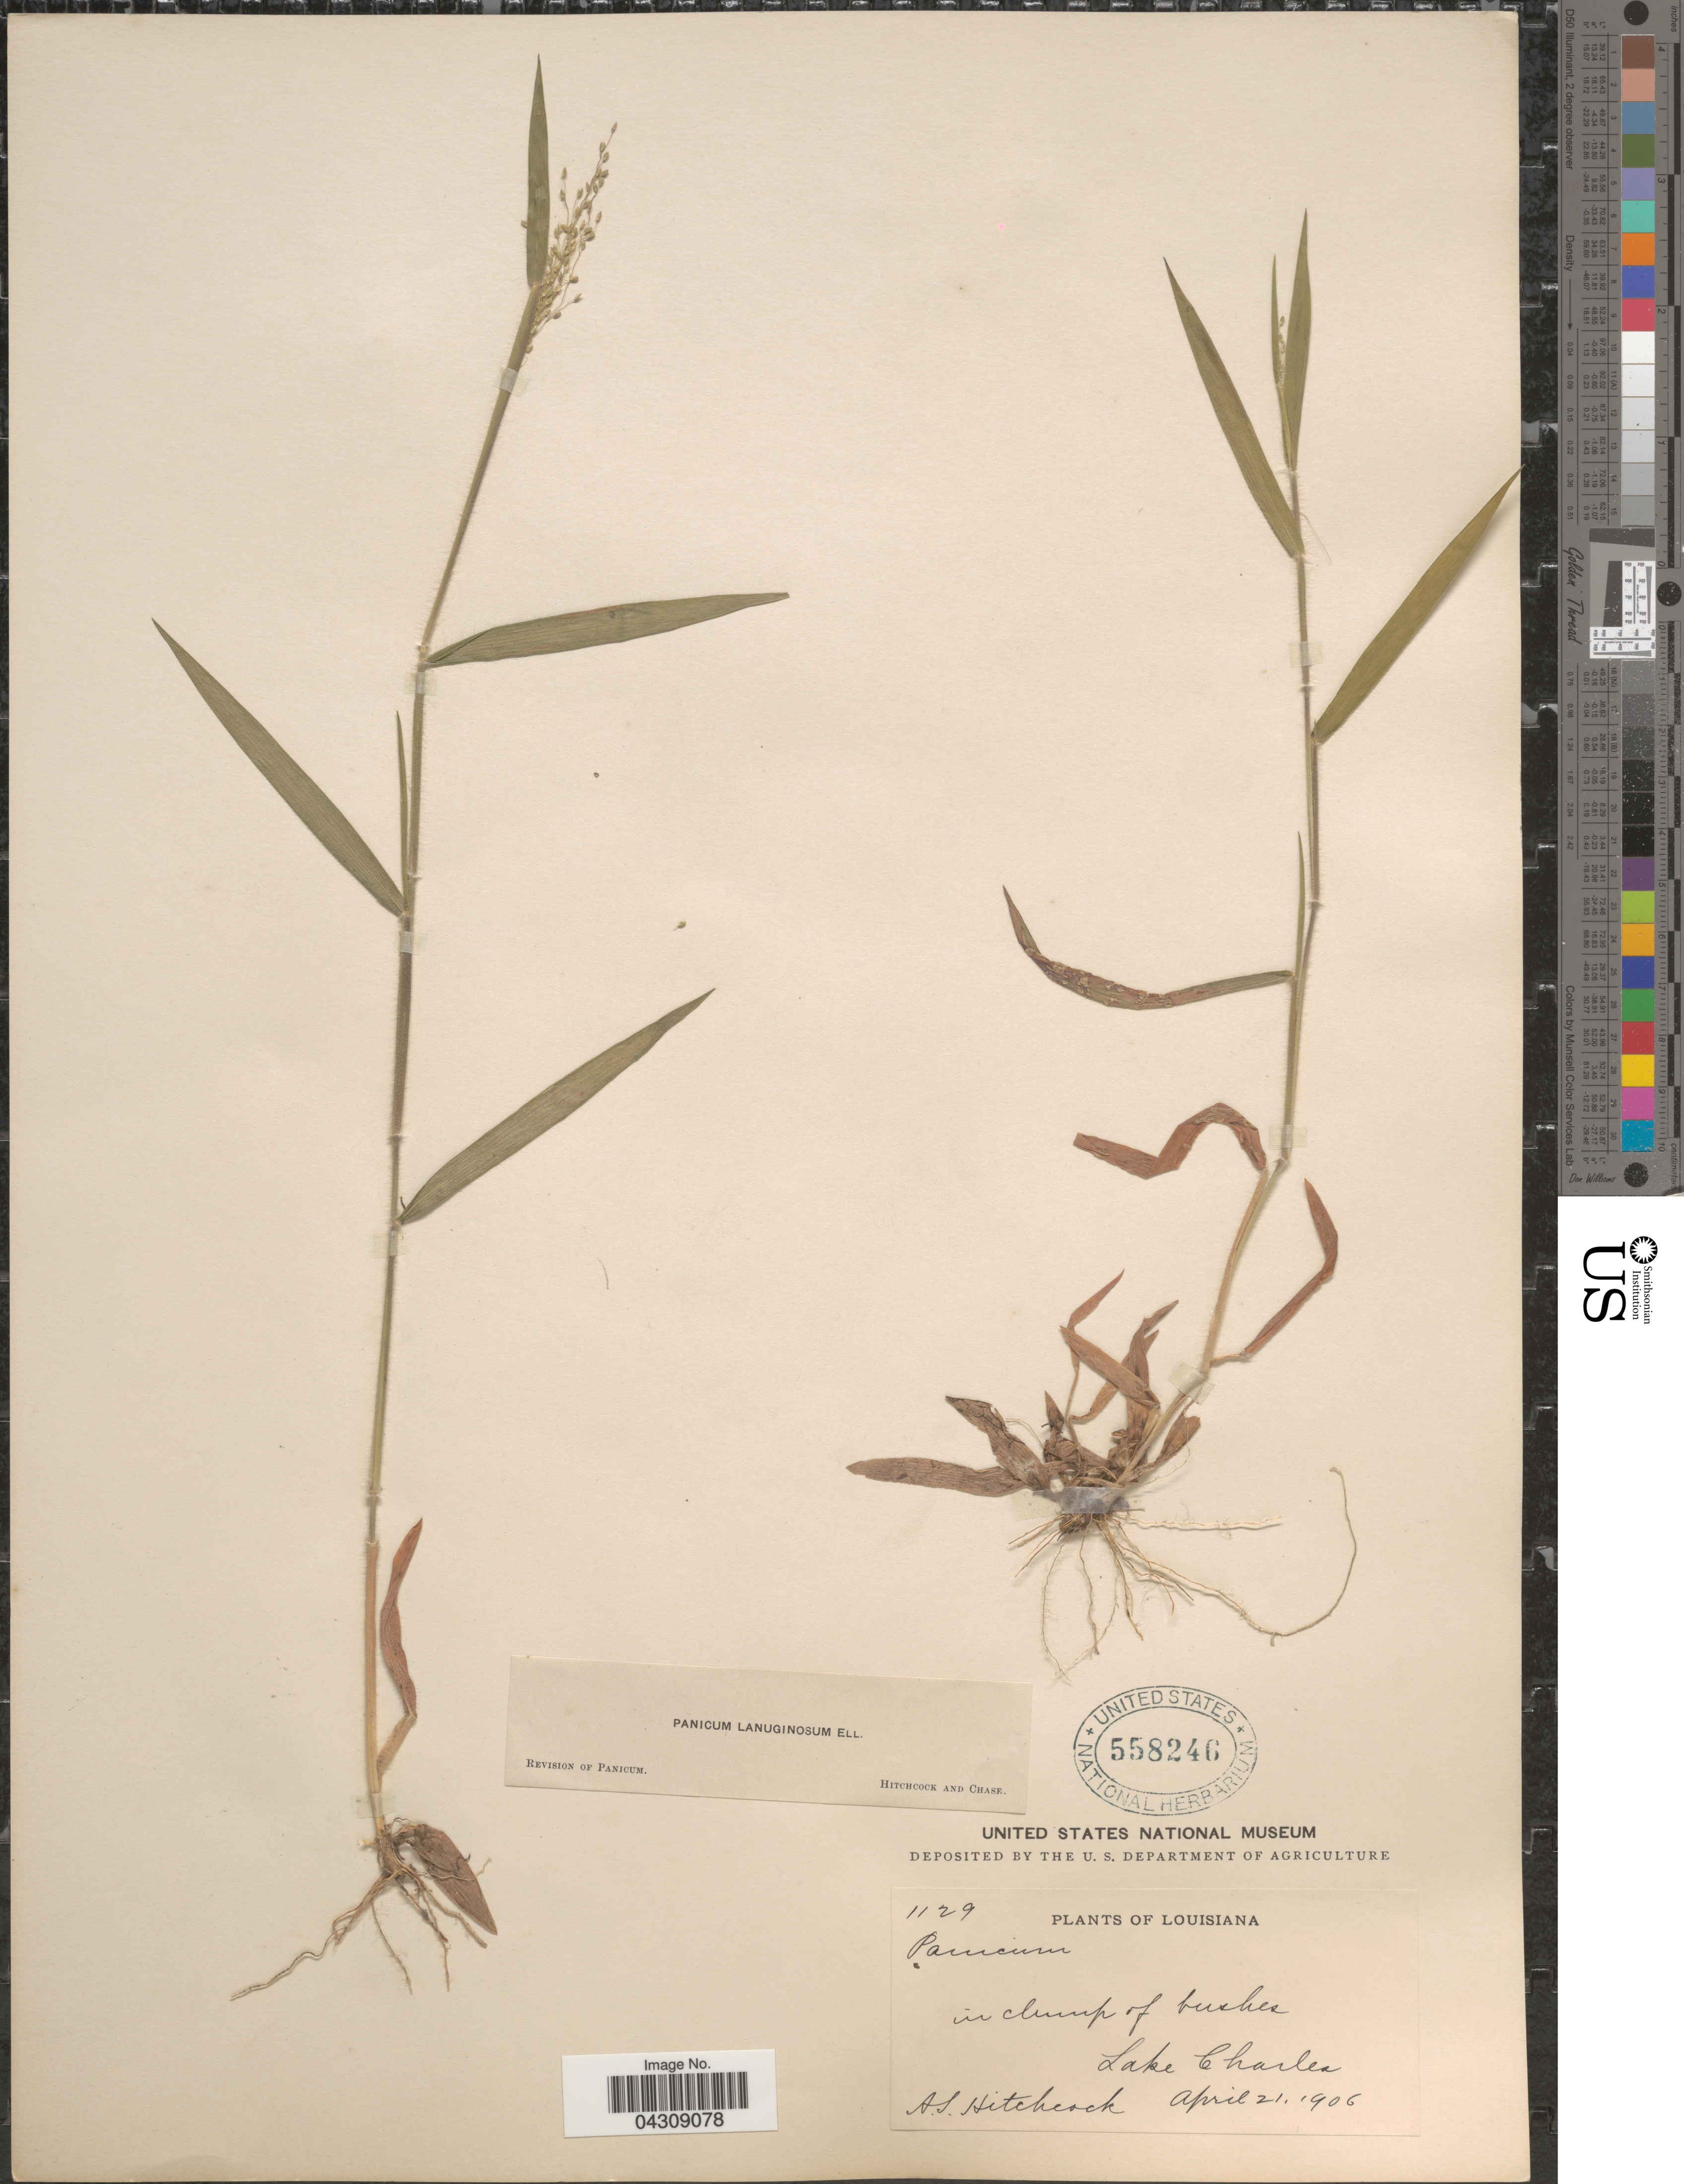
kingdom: Plantae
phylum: Tracheophyta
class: Liliopsida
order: Poales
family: Poaceae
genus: Dichanthelium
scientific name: Dichanthelium acuminatum var. acuminatum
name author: (Sw.) Gould & C.A. Clark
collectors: A. S. Hitchcock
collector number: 1129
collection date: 1906-04-21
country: United States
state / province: Louisiana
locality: Lake Charles.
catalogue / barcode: US 558246